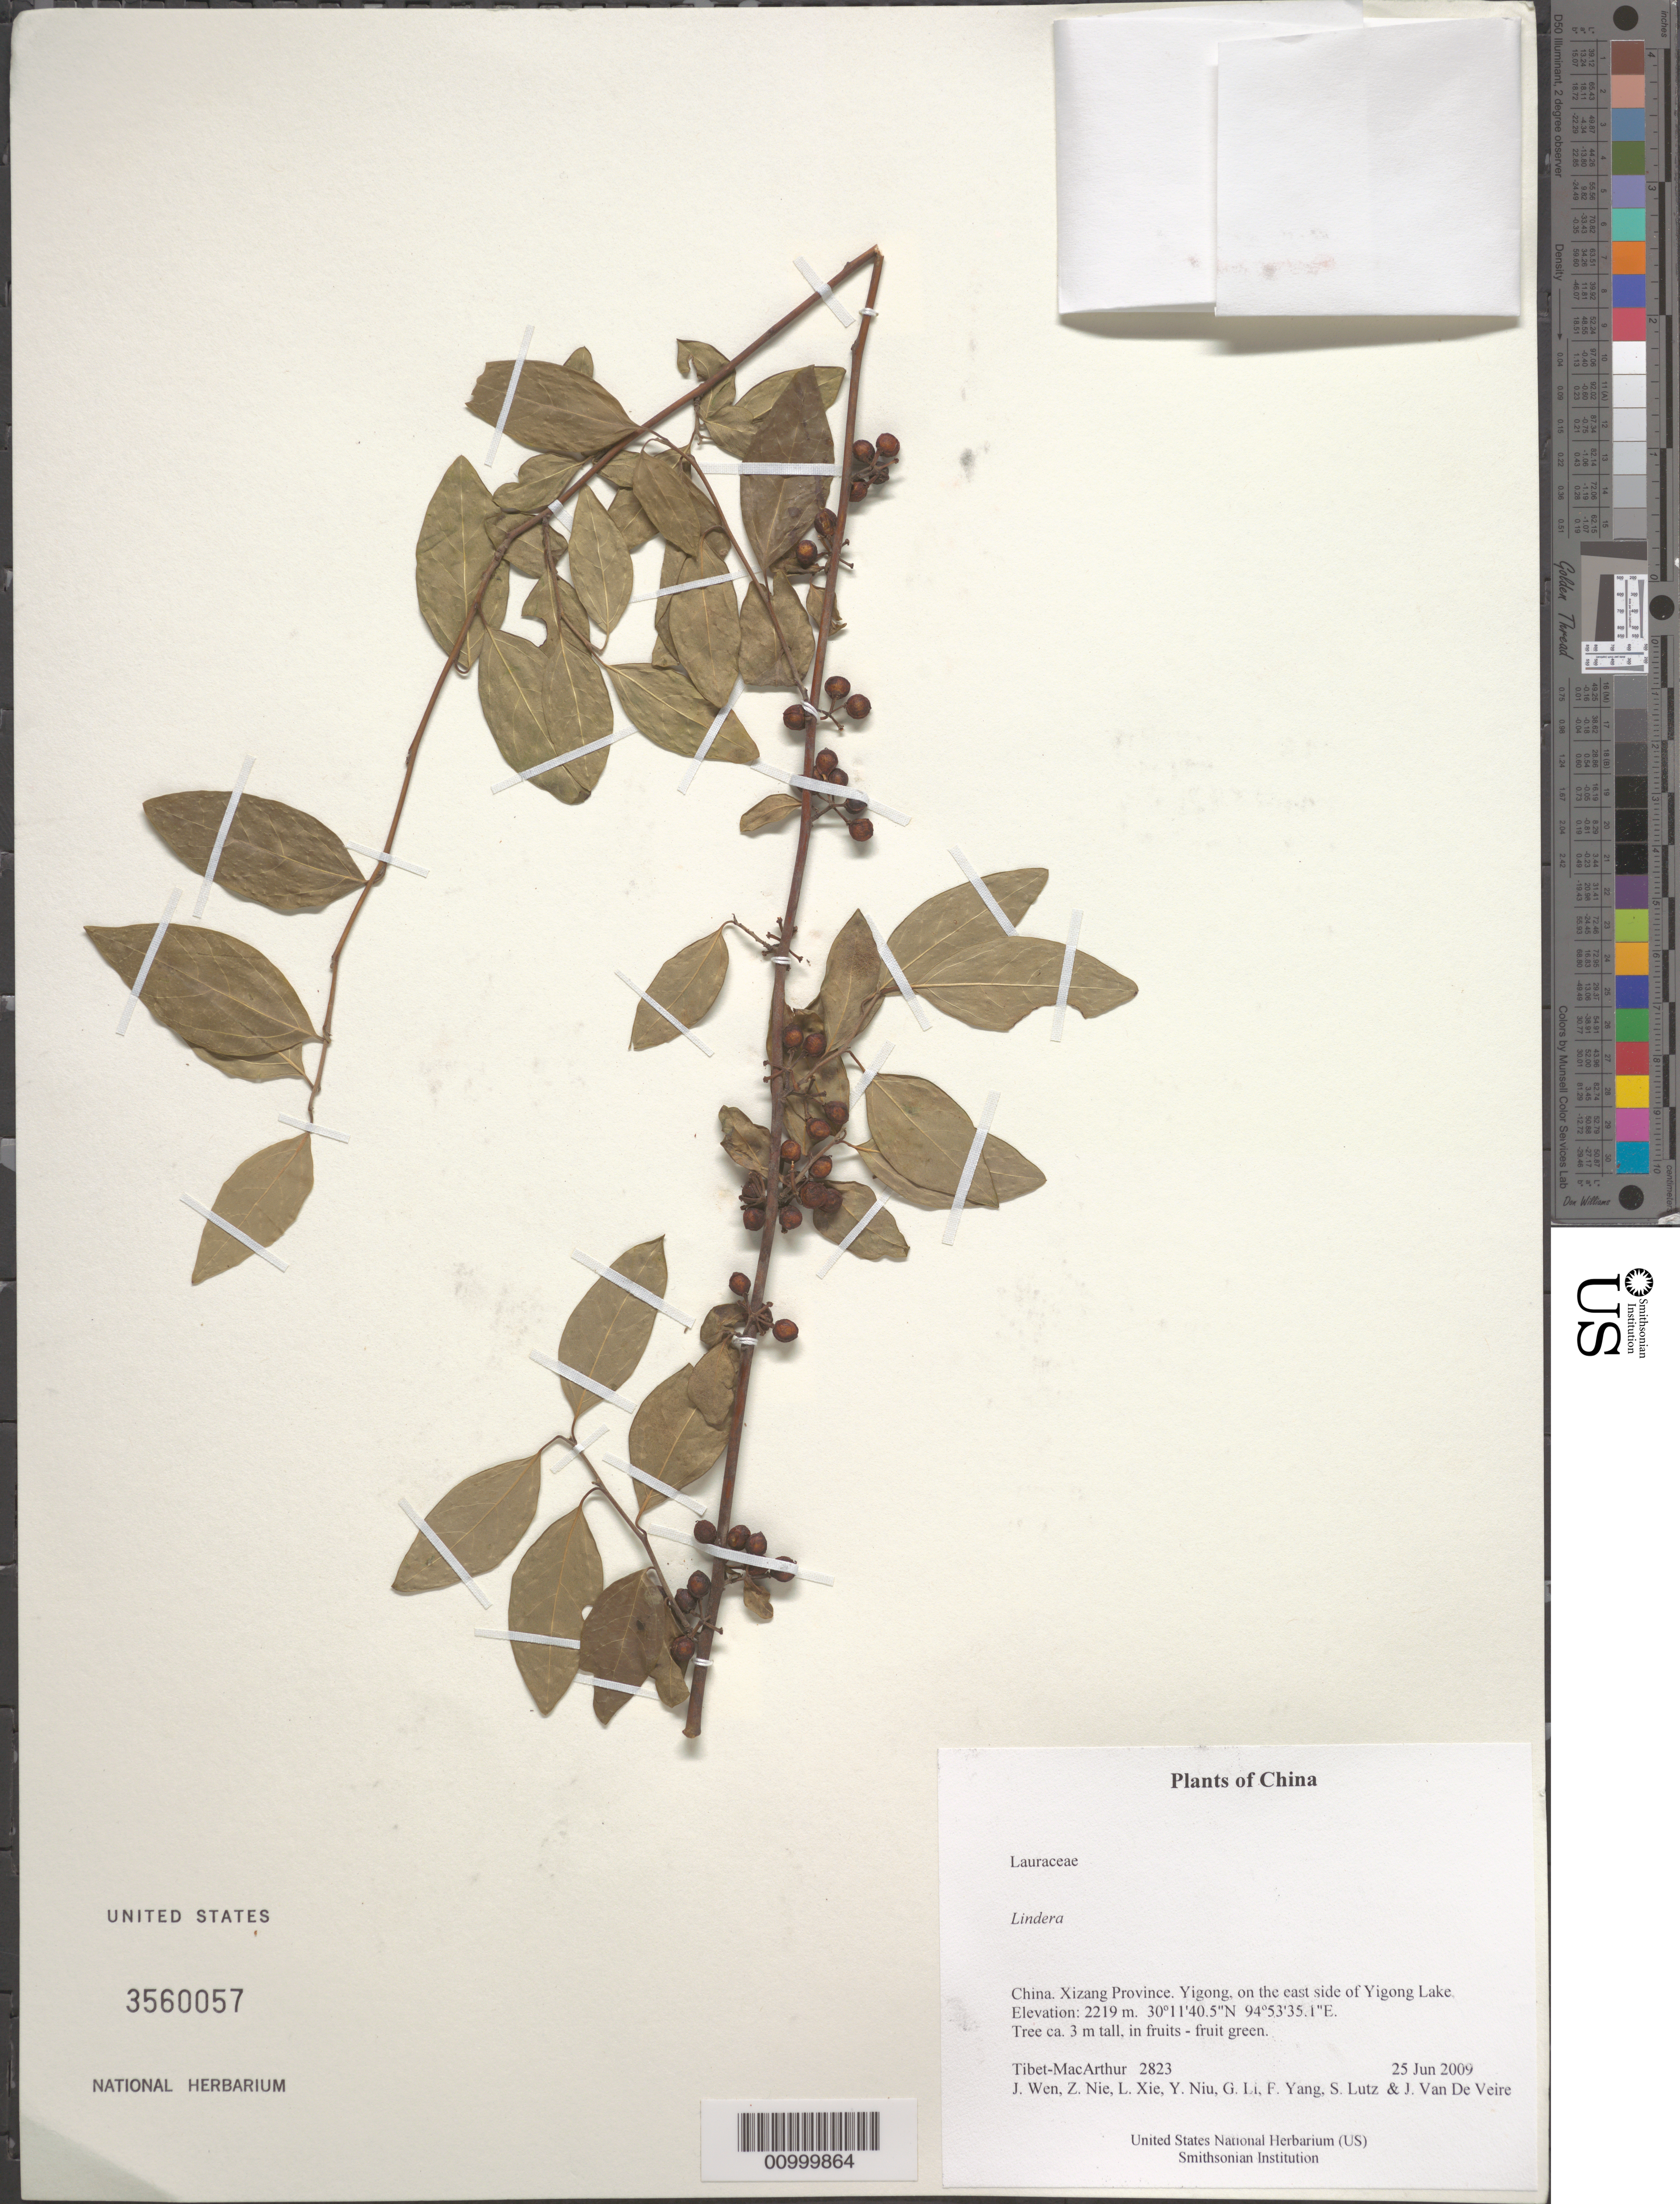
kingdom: Plantae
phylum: Tracheophyta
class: Magnoliopsida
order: Laurales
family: Lauraceae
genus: Lindera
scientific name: Lindera sp.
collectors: Tibet-MacArthur, J. Wen, Z. Nie, L. Xie, Y. Niu, G. Li, F. Yang, S. Lutz & J. Van De Veire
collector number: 2823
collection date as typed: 25 Jun 2009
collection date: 2009-06-25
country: China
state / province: Xizang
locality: Yigong, on the east side of Yigong Lake.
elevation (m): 2219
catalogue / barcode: US 3560057